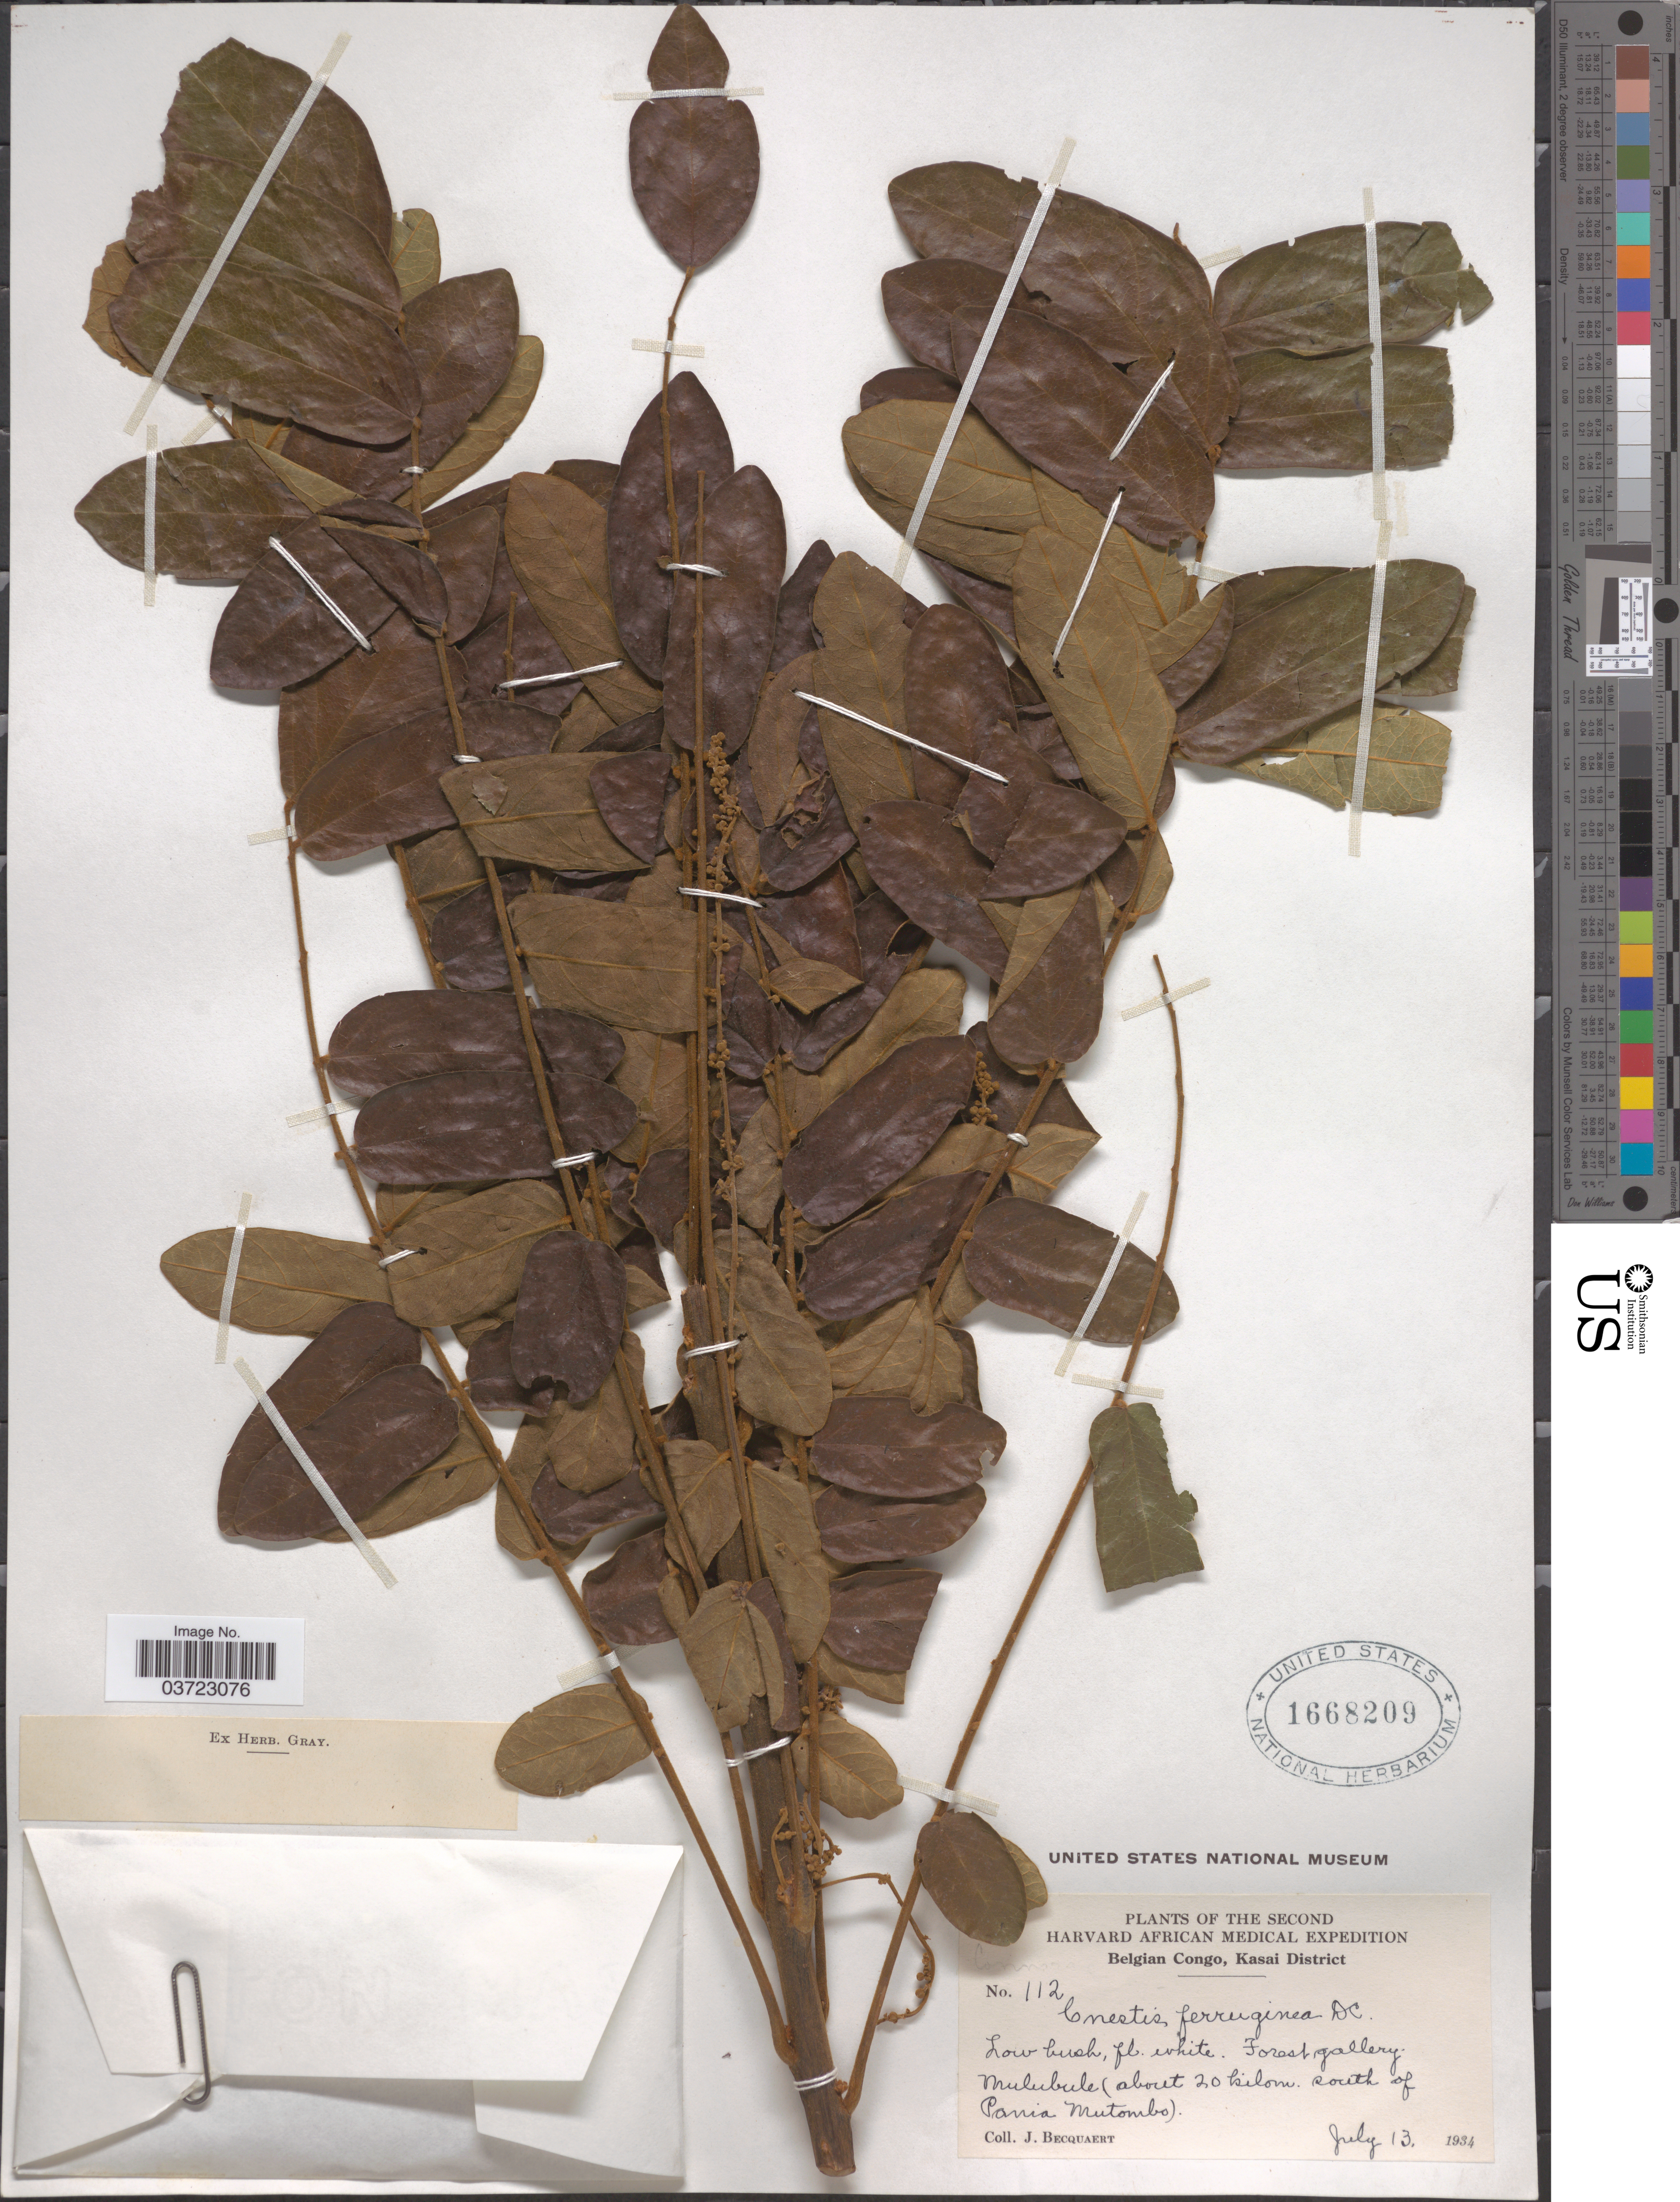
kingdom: Plantae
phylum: Tracheophyta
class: Magnoliopsida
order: Oxalidales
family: Connaraceae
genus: Cnestis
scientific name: Cnestis ferruginea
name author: Vahl ex DC.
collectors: J. Becquaert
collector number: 112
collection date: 1934-07-13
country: Congo, Democratic Republic of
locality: Belgian Congo, Kasai District. Mulubule ( about 20 kilom, south of Panai Mutombo).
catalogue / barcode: US 1668209